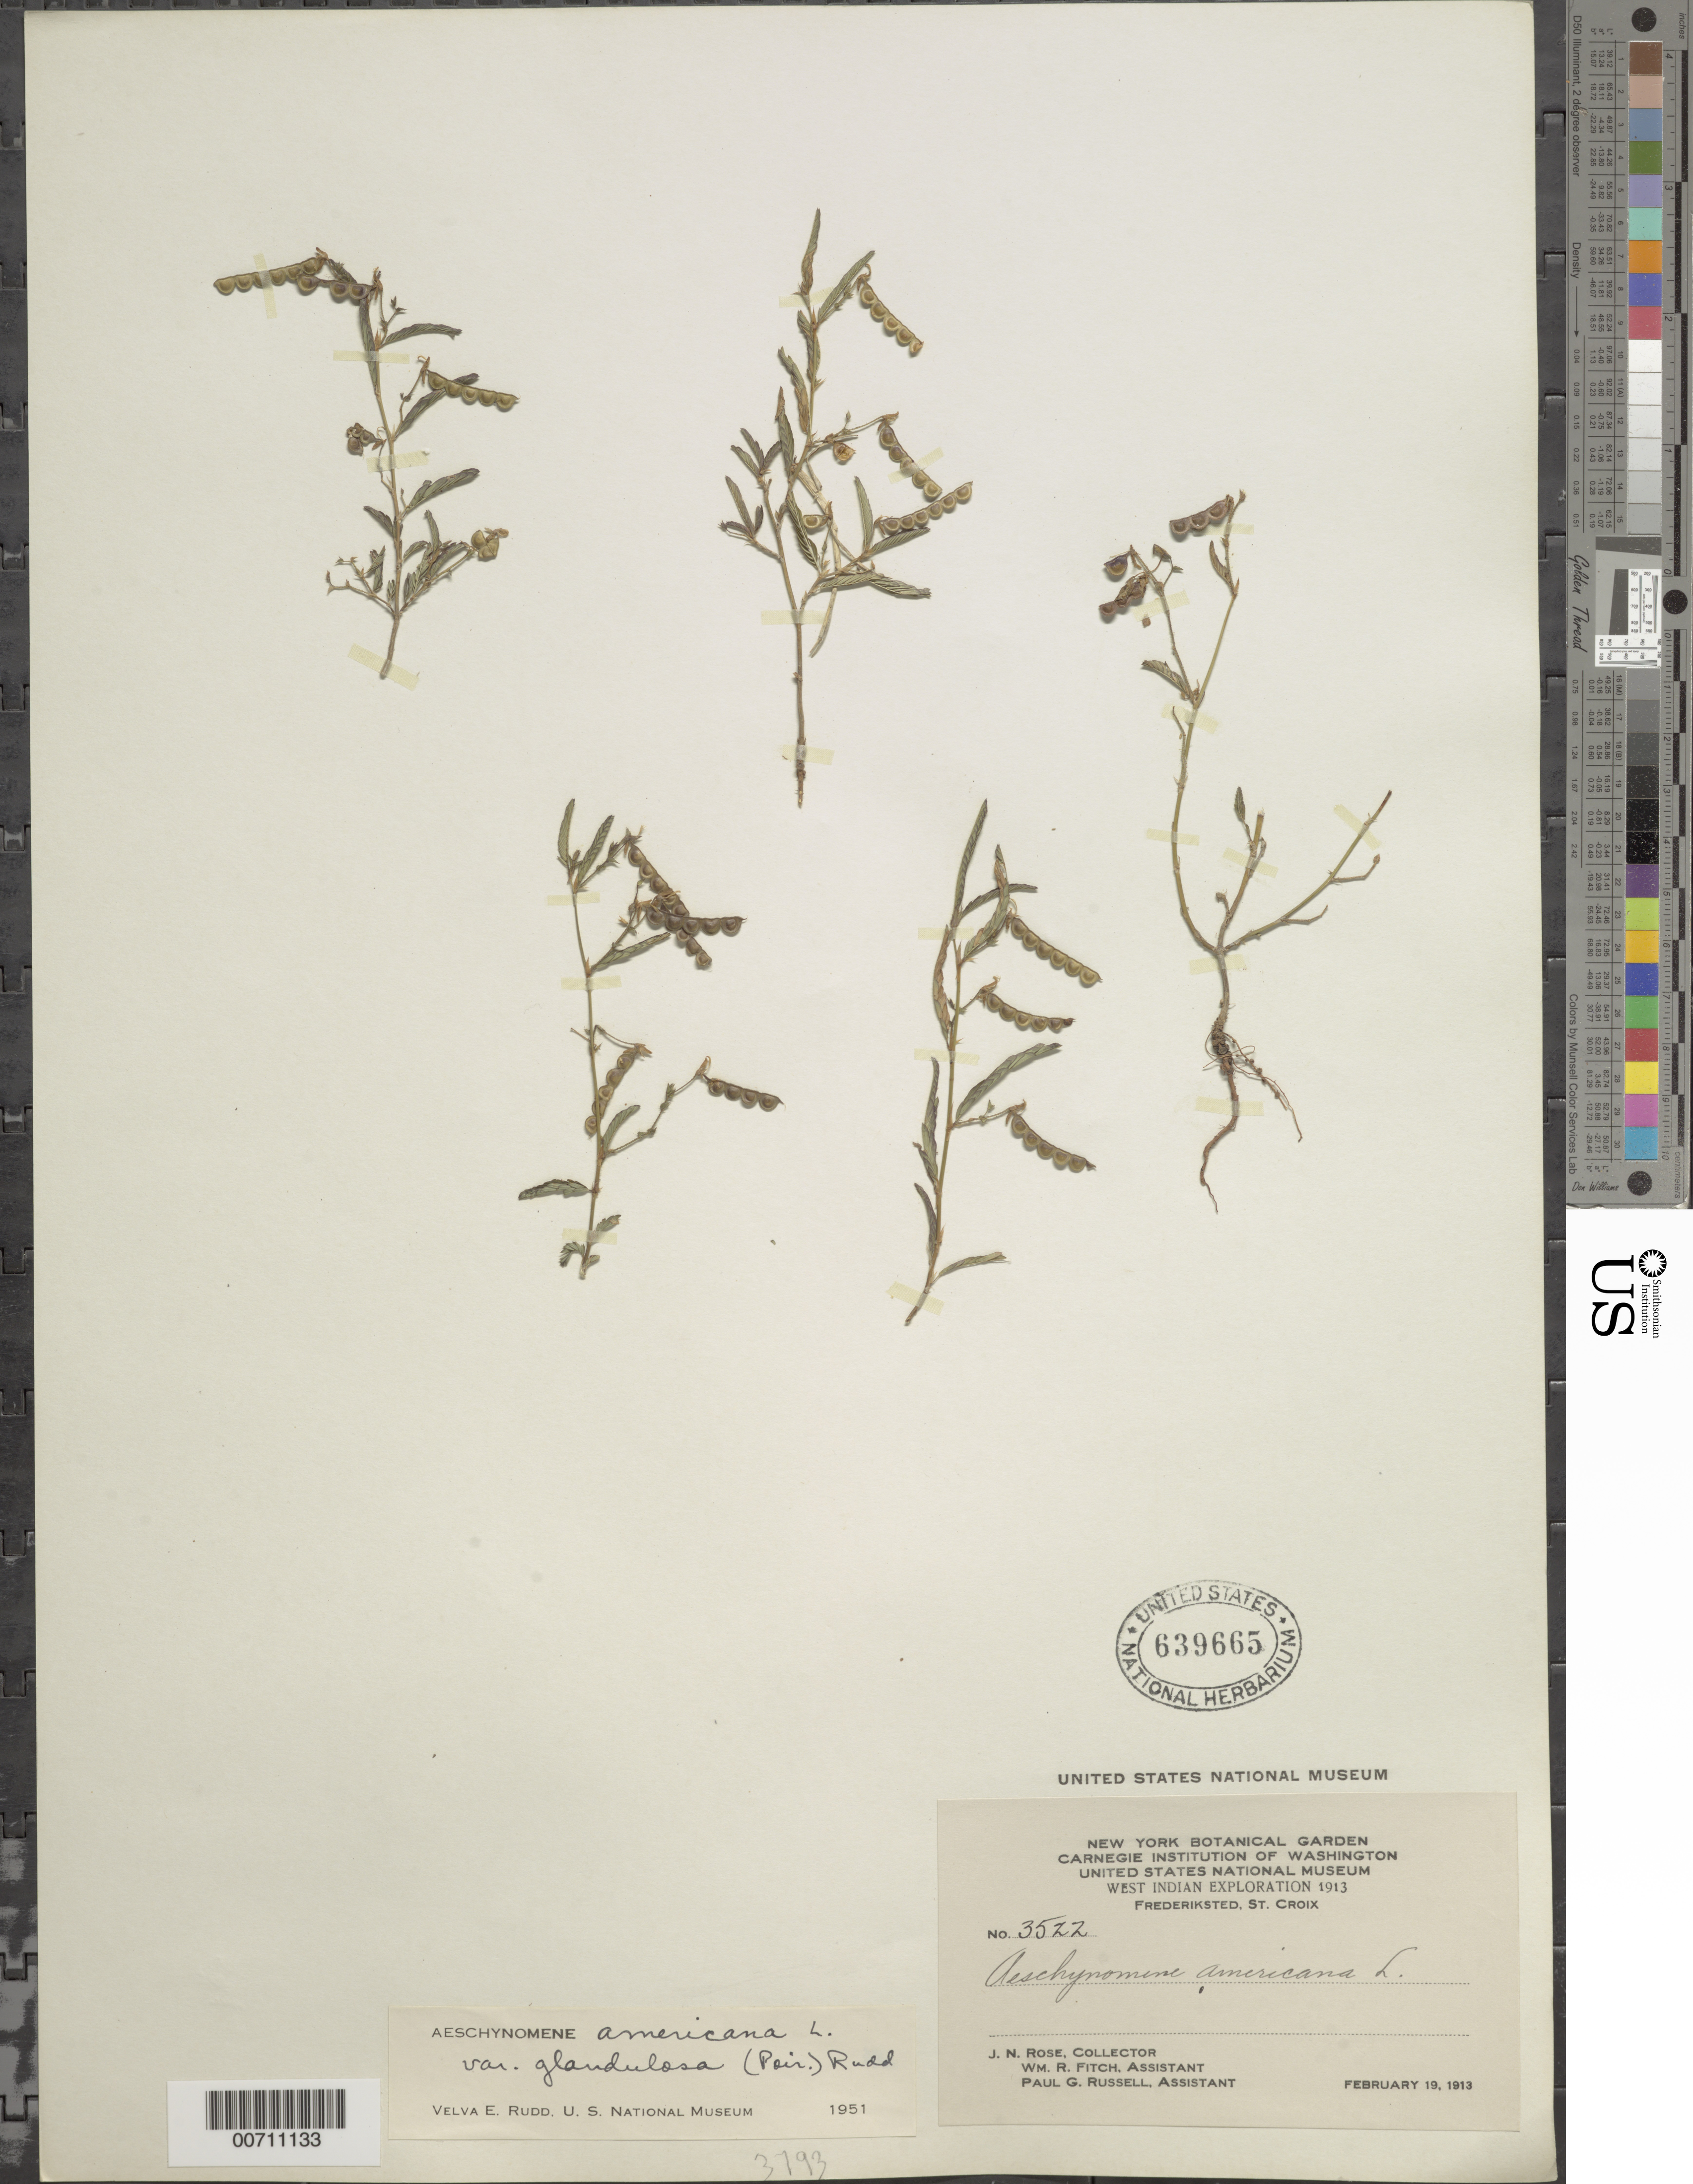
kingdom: Plantae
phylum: Tracheophyta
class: Magnoliopsida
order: Fabales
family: Fabaceae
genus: Aeschynomene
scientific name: Aeschynomene americana var. glandulosa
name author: (Poir.) Rudd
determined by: Rudd, V. E.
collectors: J. N. Rose, W. R. Fitch & P. G. Russell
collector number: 3522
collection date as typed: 19 Feb 1913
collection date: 1913-02-19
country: U.S. Virgin Islands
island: St. Croix Island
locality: Frederiksted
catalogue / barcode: US 639665